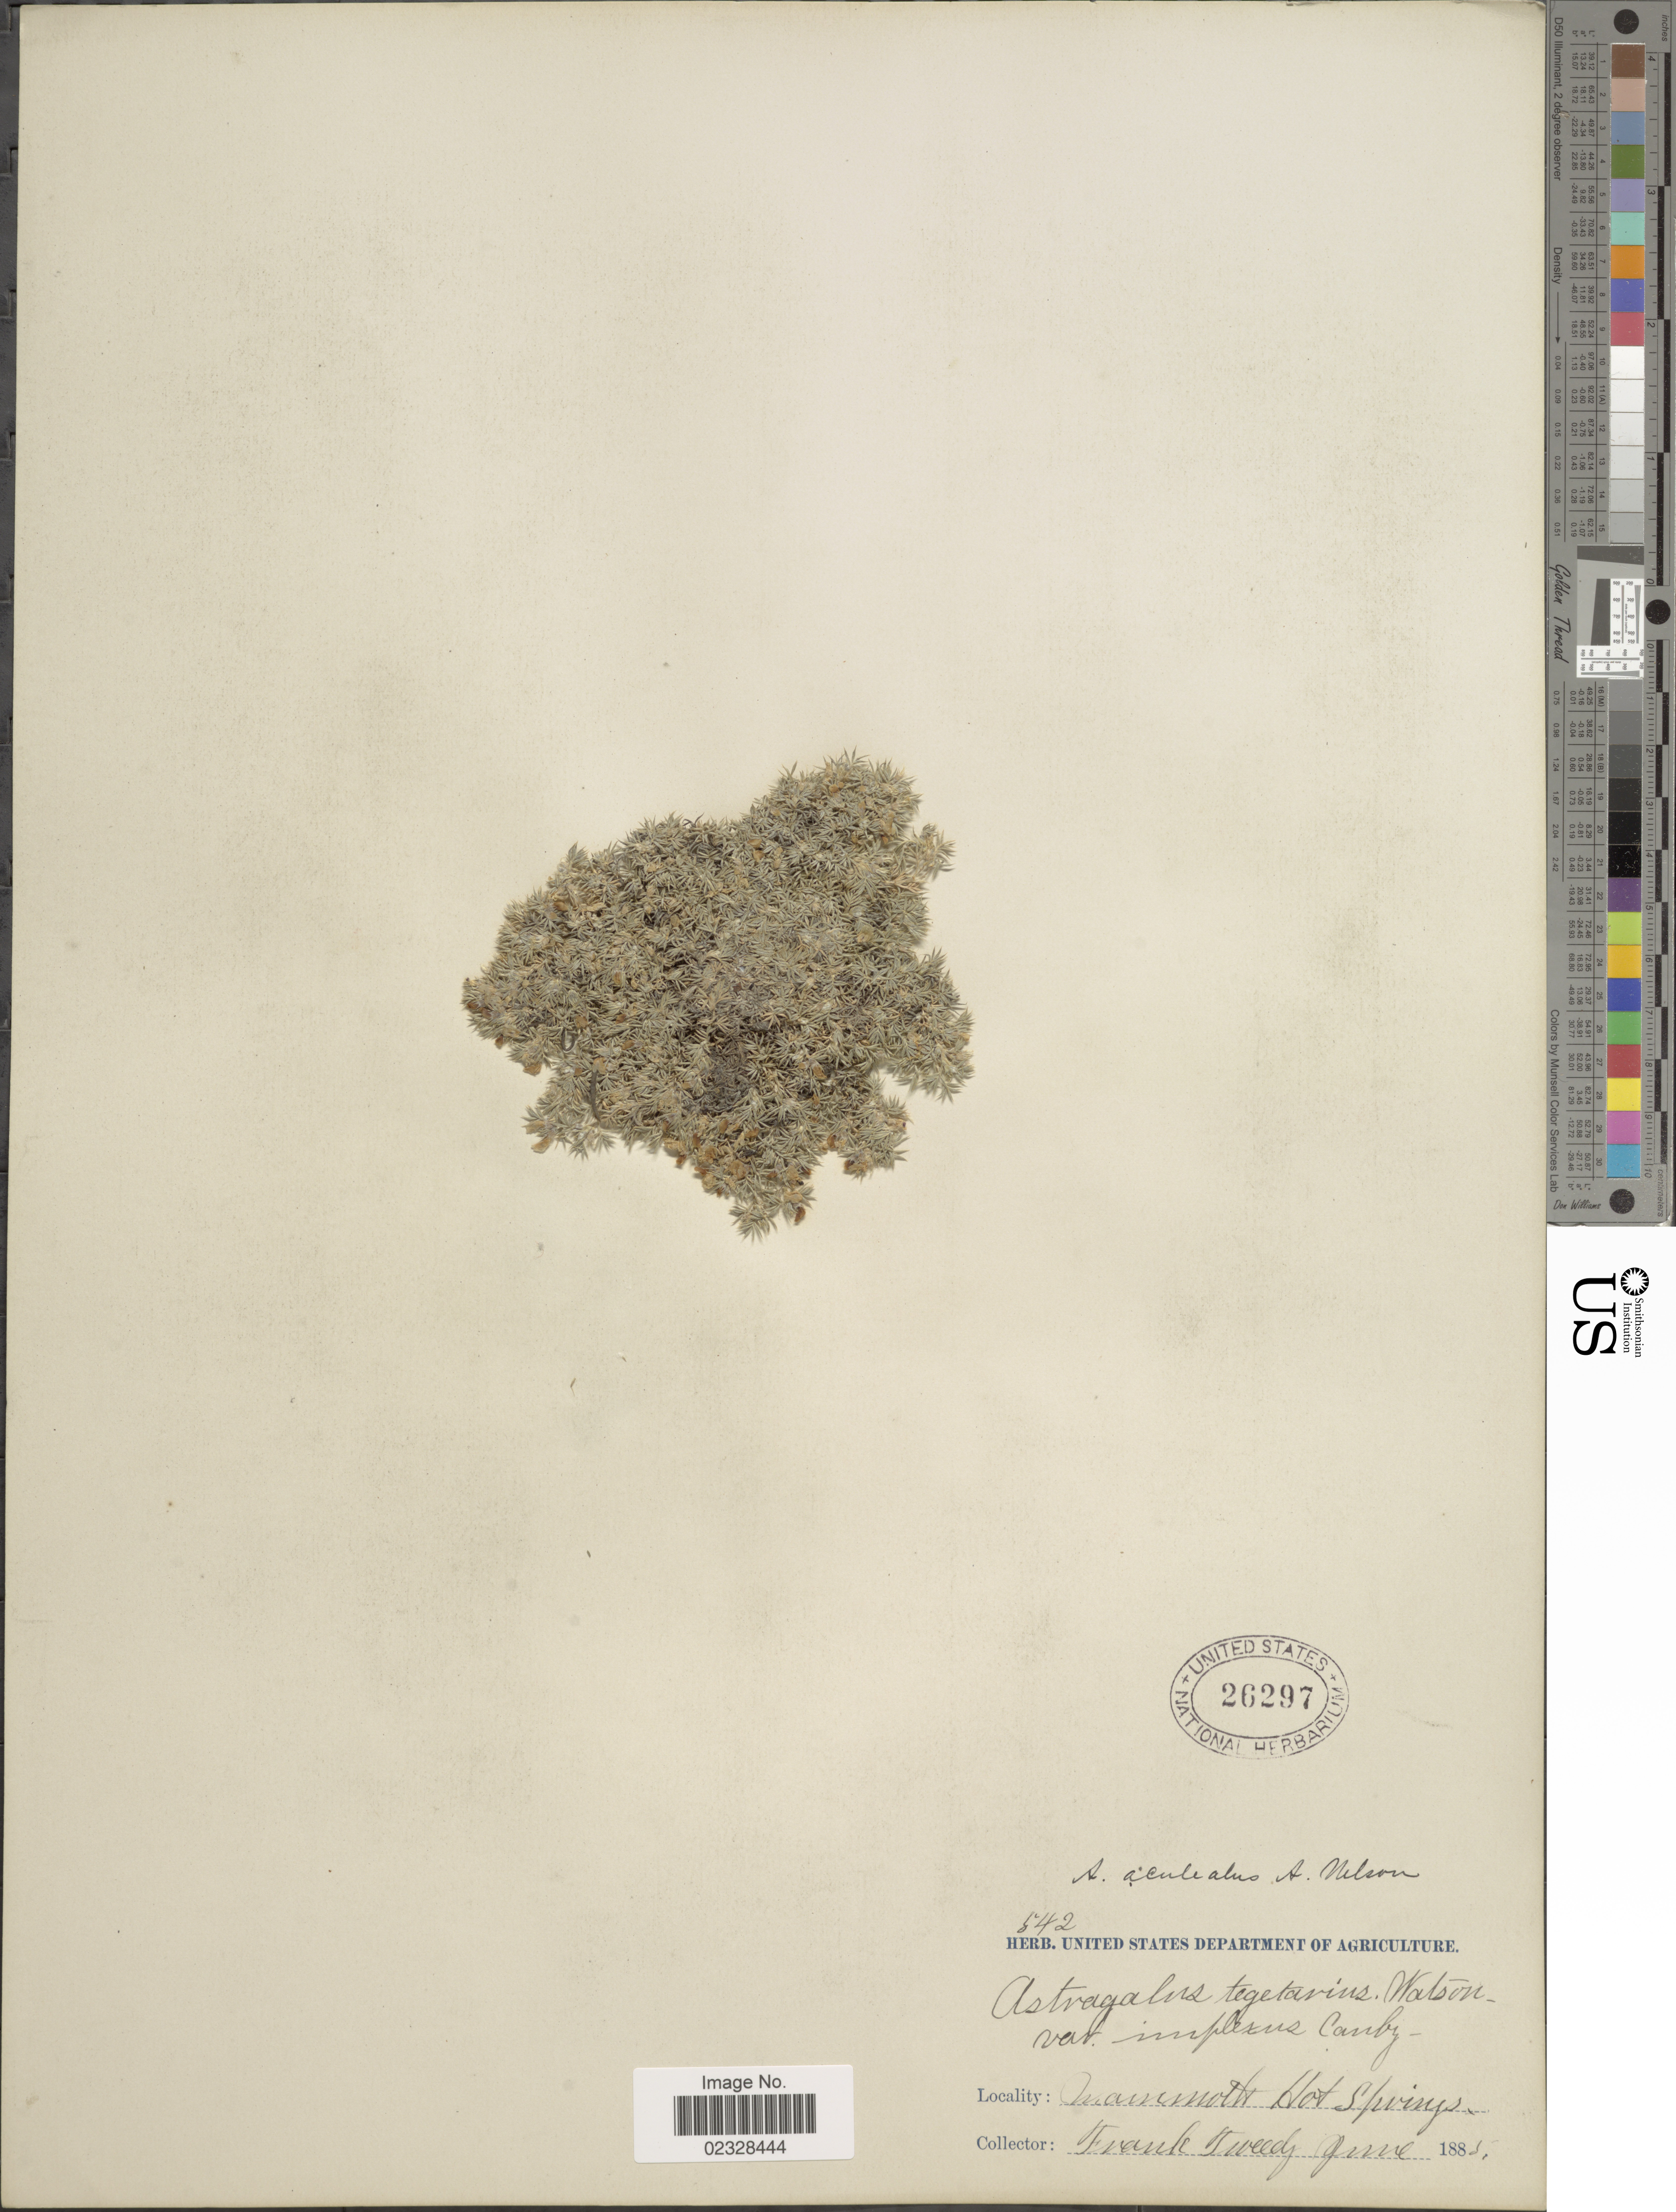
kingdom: Plantae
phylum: Tracheophyta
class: Magnoliopsida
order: Fabales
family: Fabaceae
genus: Astragalus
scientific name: Astragalus aculeatus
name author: A. Nelson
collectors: F. Tweedy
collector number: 842?*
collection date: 1885-06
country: United States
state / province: Wyoming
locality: Mammoth Hot Springs.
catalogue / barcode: US 26297